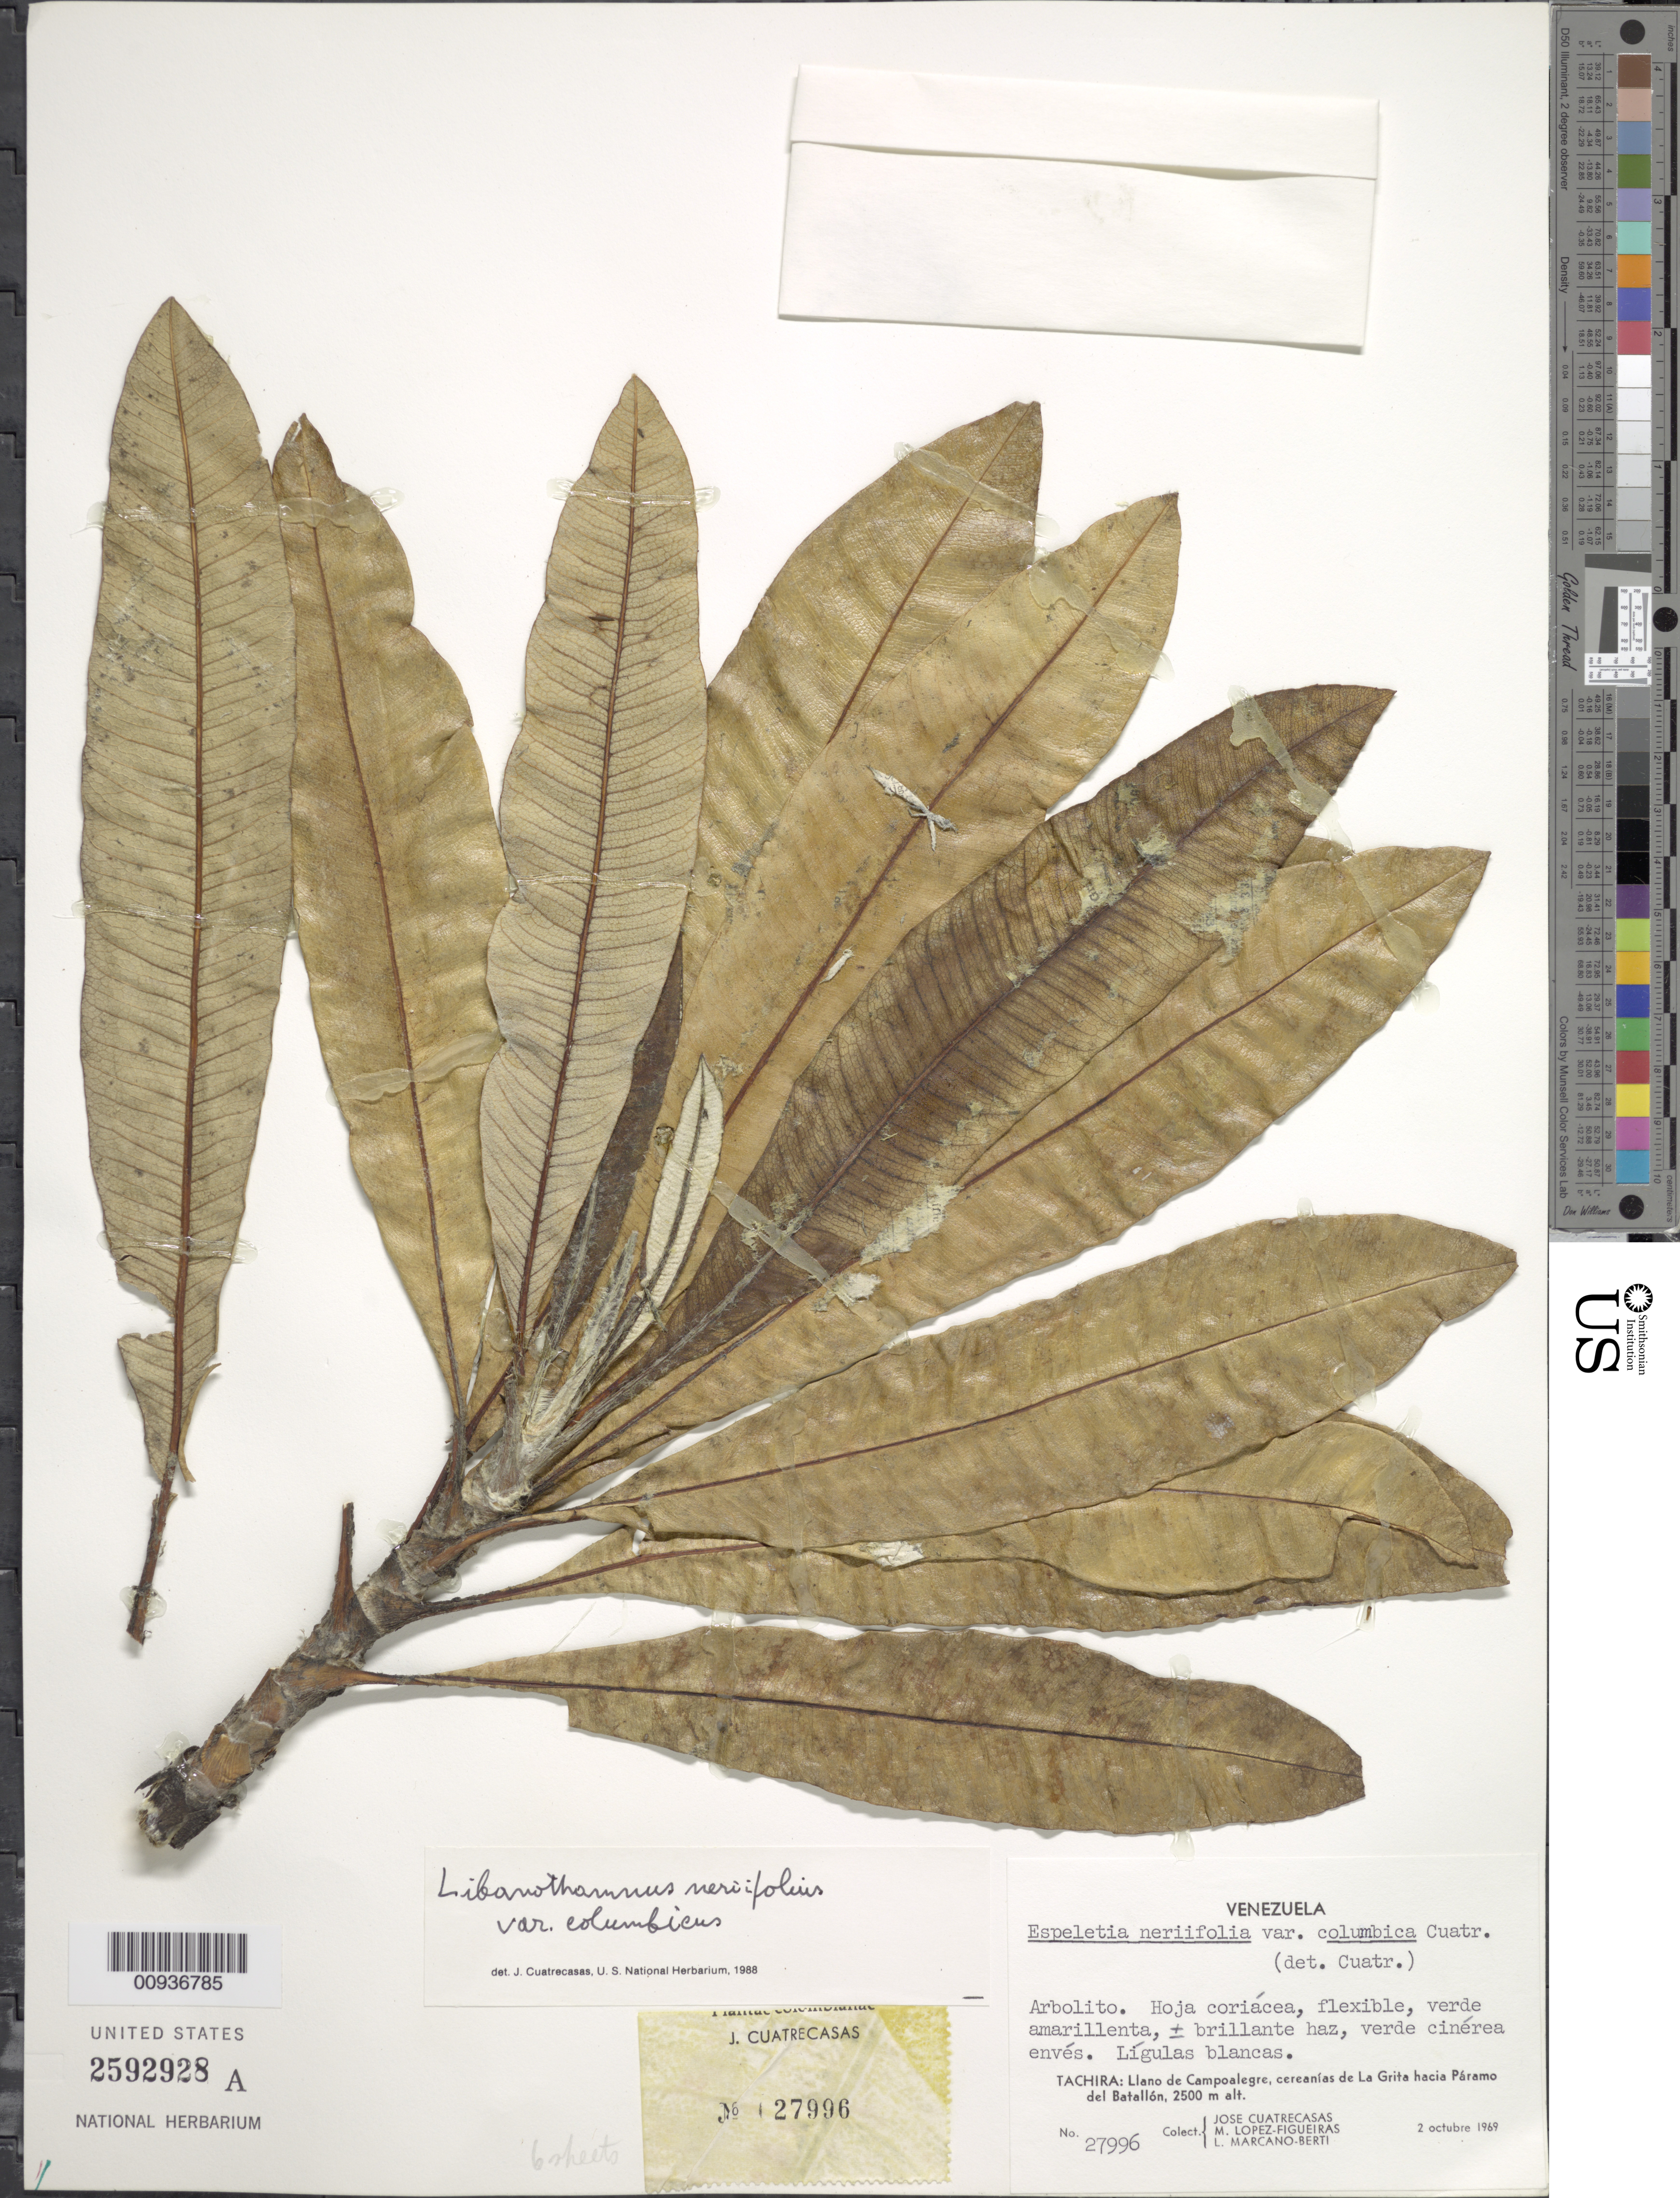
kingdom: Plantae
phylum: Tracheophyta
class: Magnoliopsida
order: Asterales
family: Asteraceae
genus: Libanothamnus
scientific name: Libanothamnus neriifolius var. columbicus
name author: (Cuatrec.) Cuatrec.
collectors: J. Cuatrecasas, M. López Figueiras & L. Marcano-Berti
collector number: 27996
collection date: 1969-10-02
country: Venezuela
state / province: Tachira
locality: Llano de Campoalegre, cereanias de La Grita hacia Paramo del Batallon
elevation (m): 2500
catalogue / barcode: US 2592928A